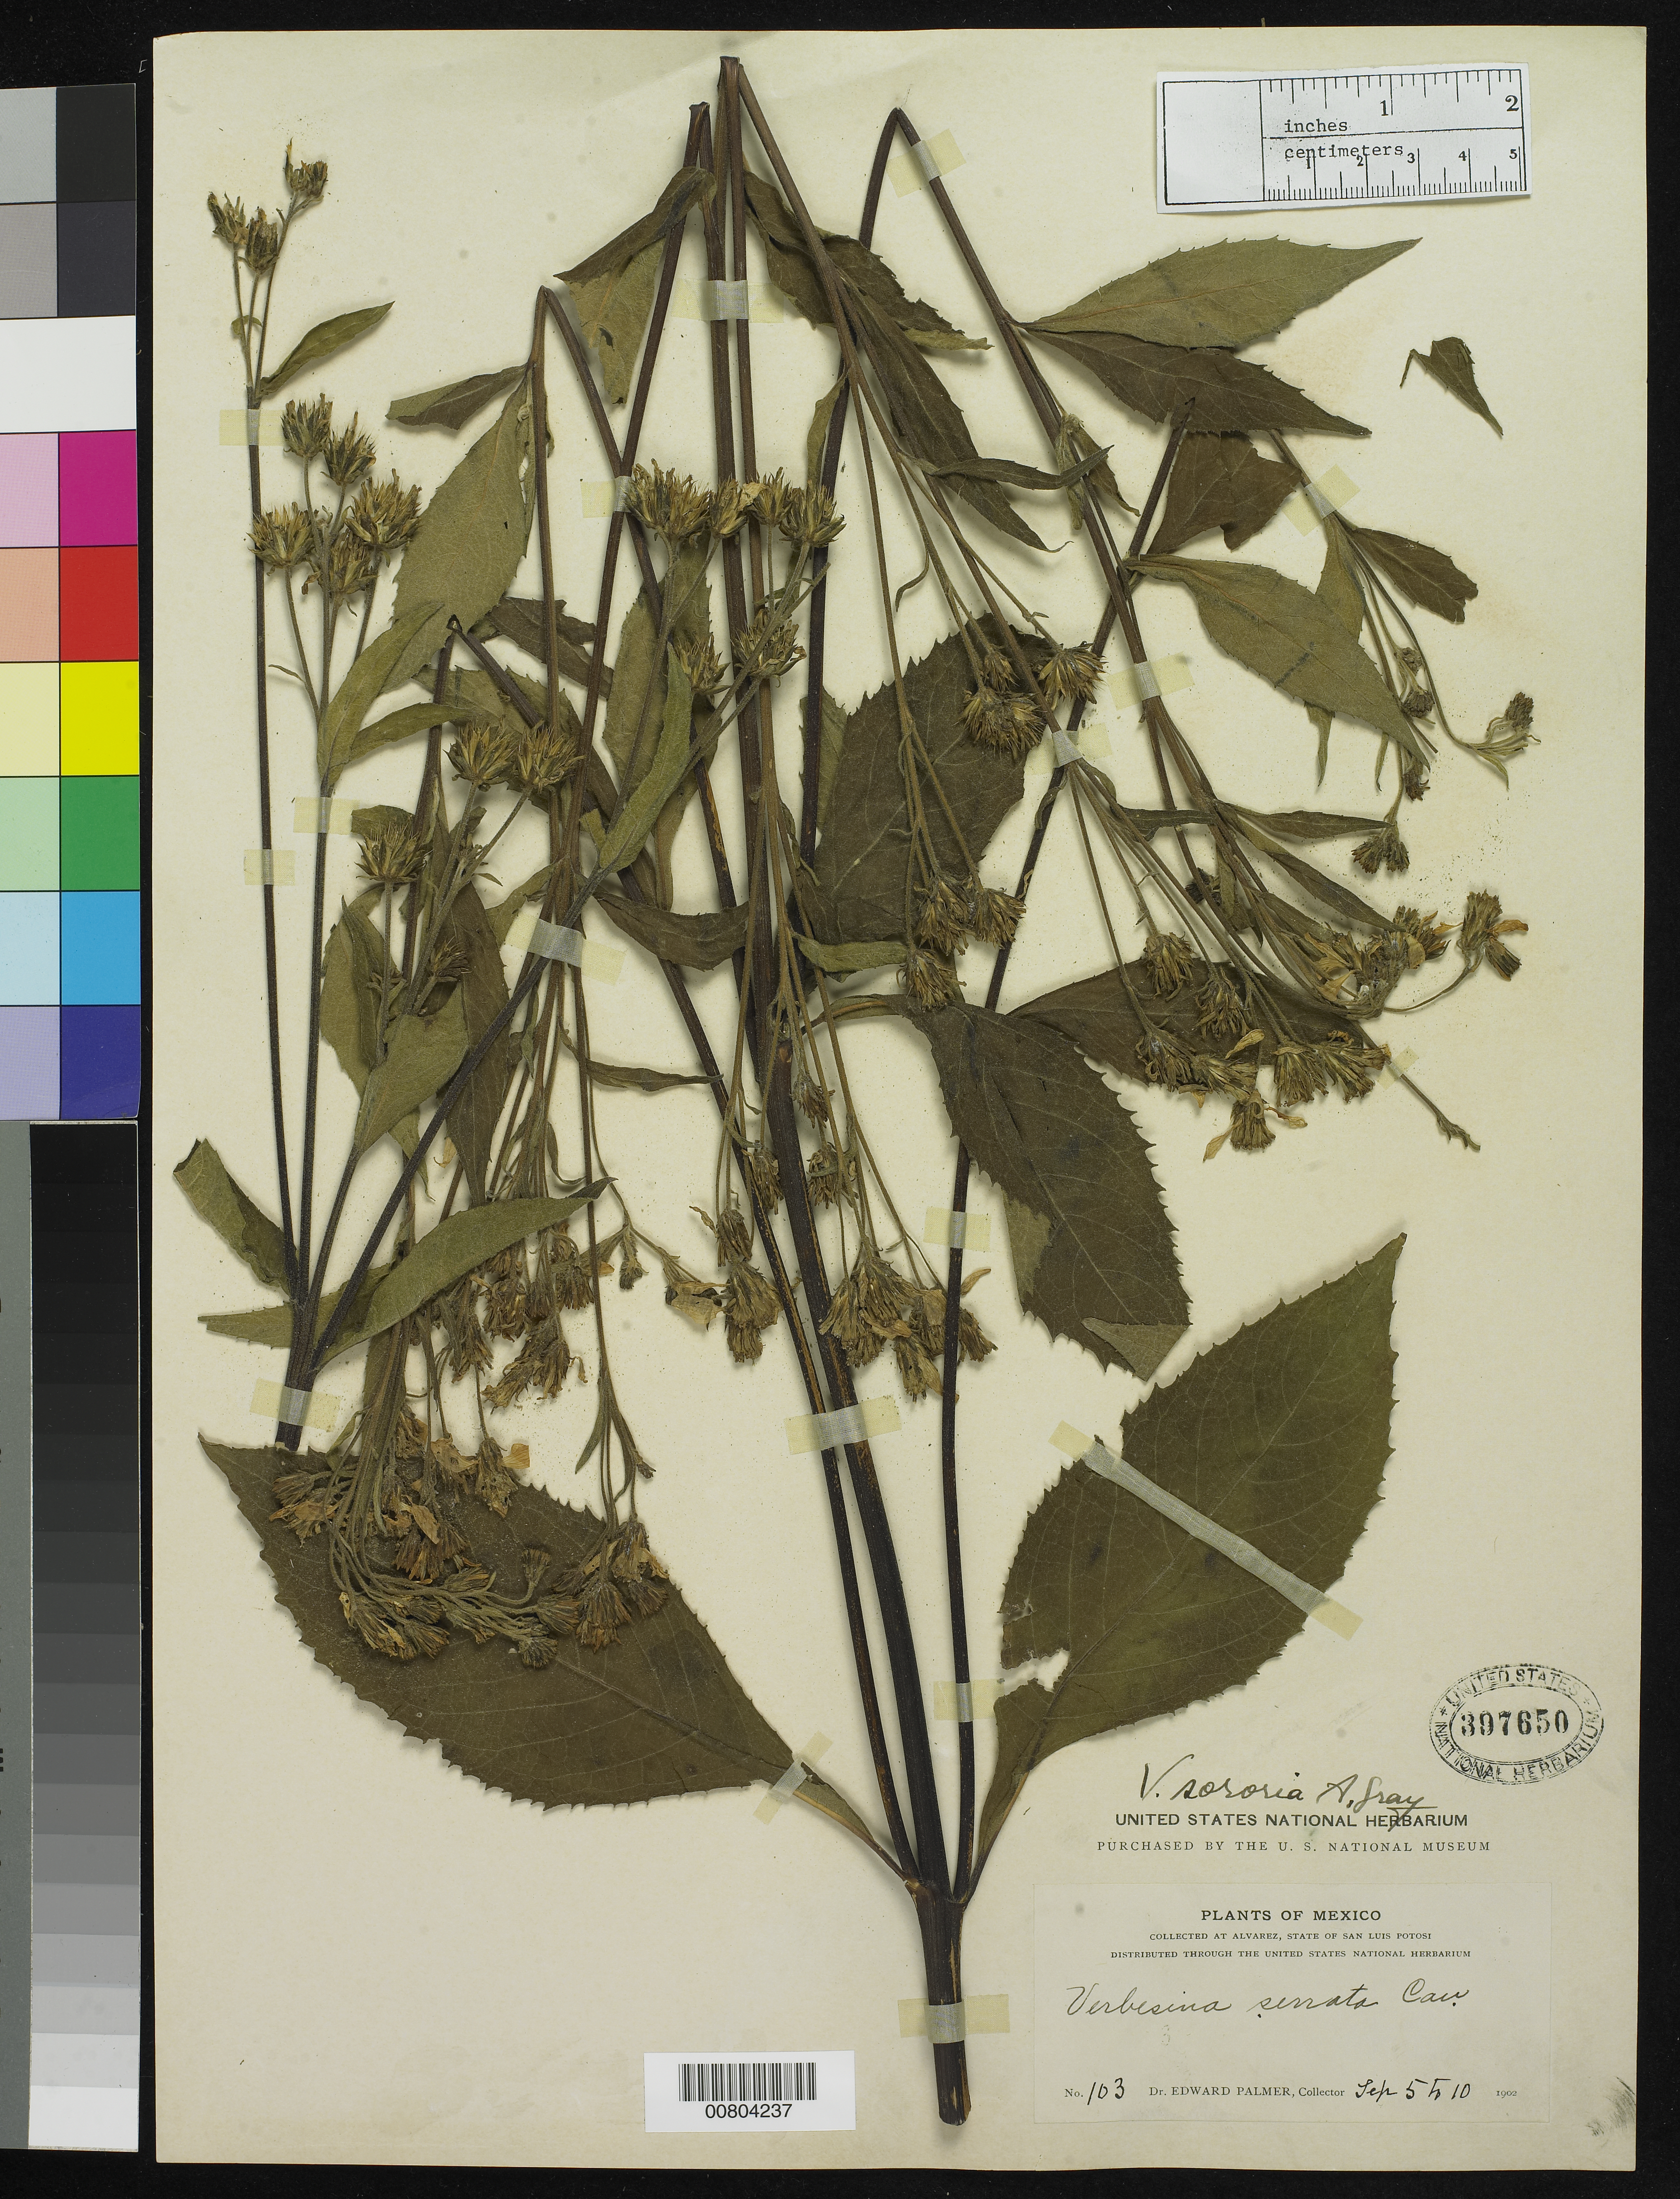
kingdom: Plantae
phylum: Tracheophyta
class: Magnoliopsida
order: Asterales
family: Asteraceae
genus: Verbesina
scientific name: Verbesina sororia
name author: A. Gray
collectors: E. Palmer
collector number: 103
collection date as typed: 05 Sep 1902 to 10 Sep 1902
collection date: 1902-09-05/1902-09-10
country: Mexico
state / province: San Luis Potosí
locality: Alvarez, San Luis Potosí.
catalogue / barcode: US 397650